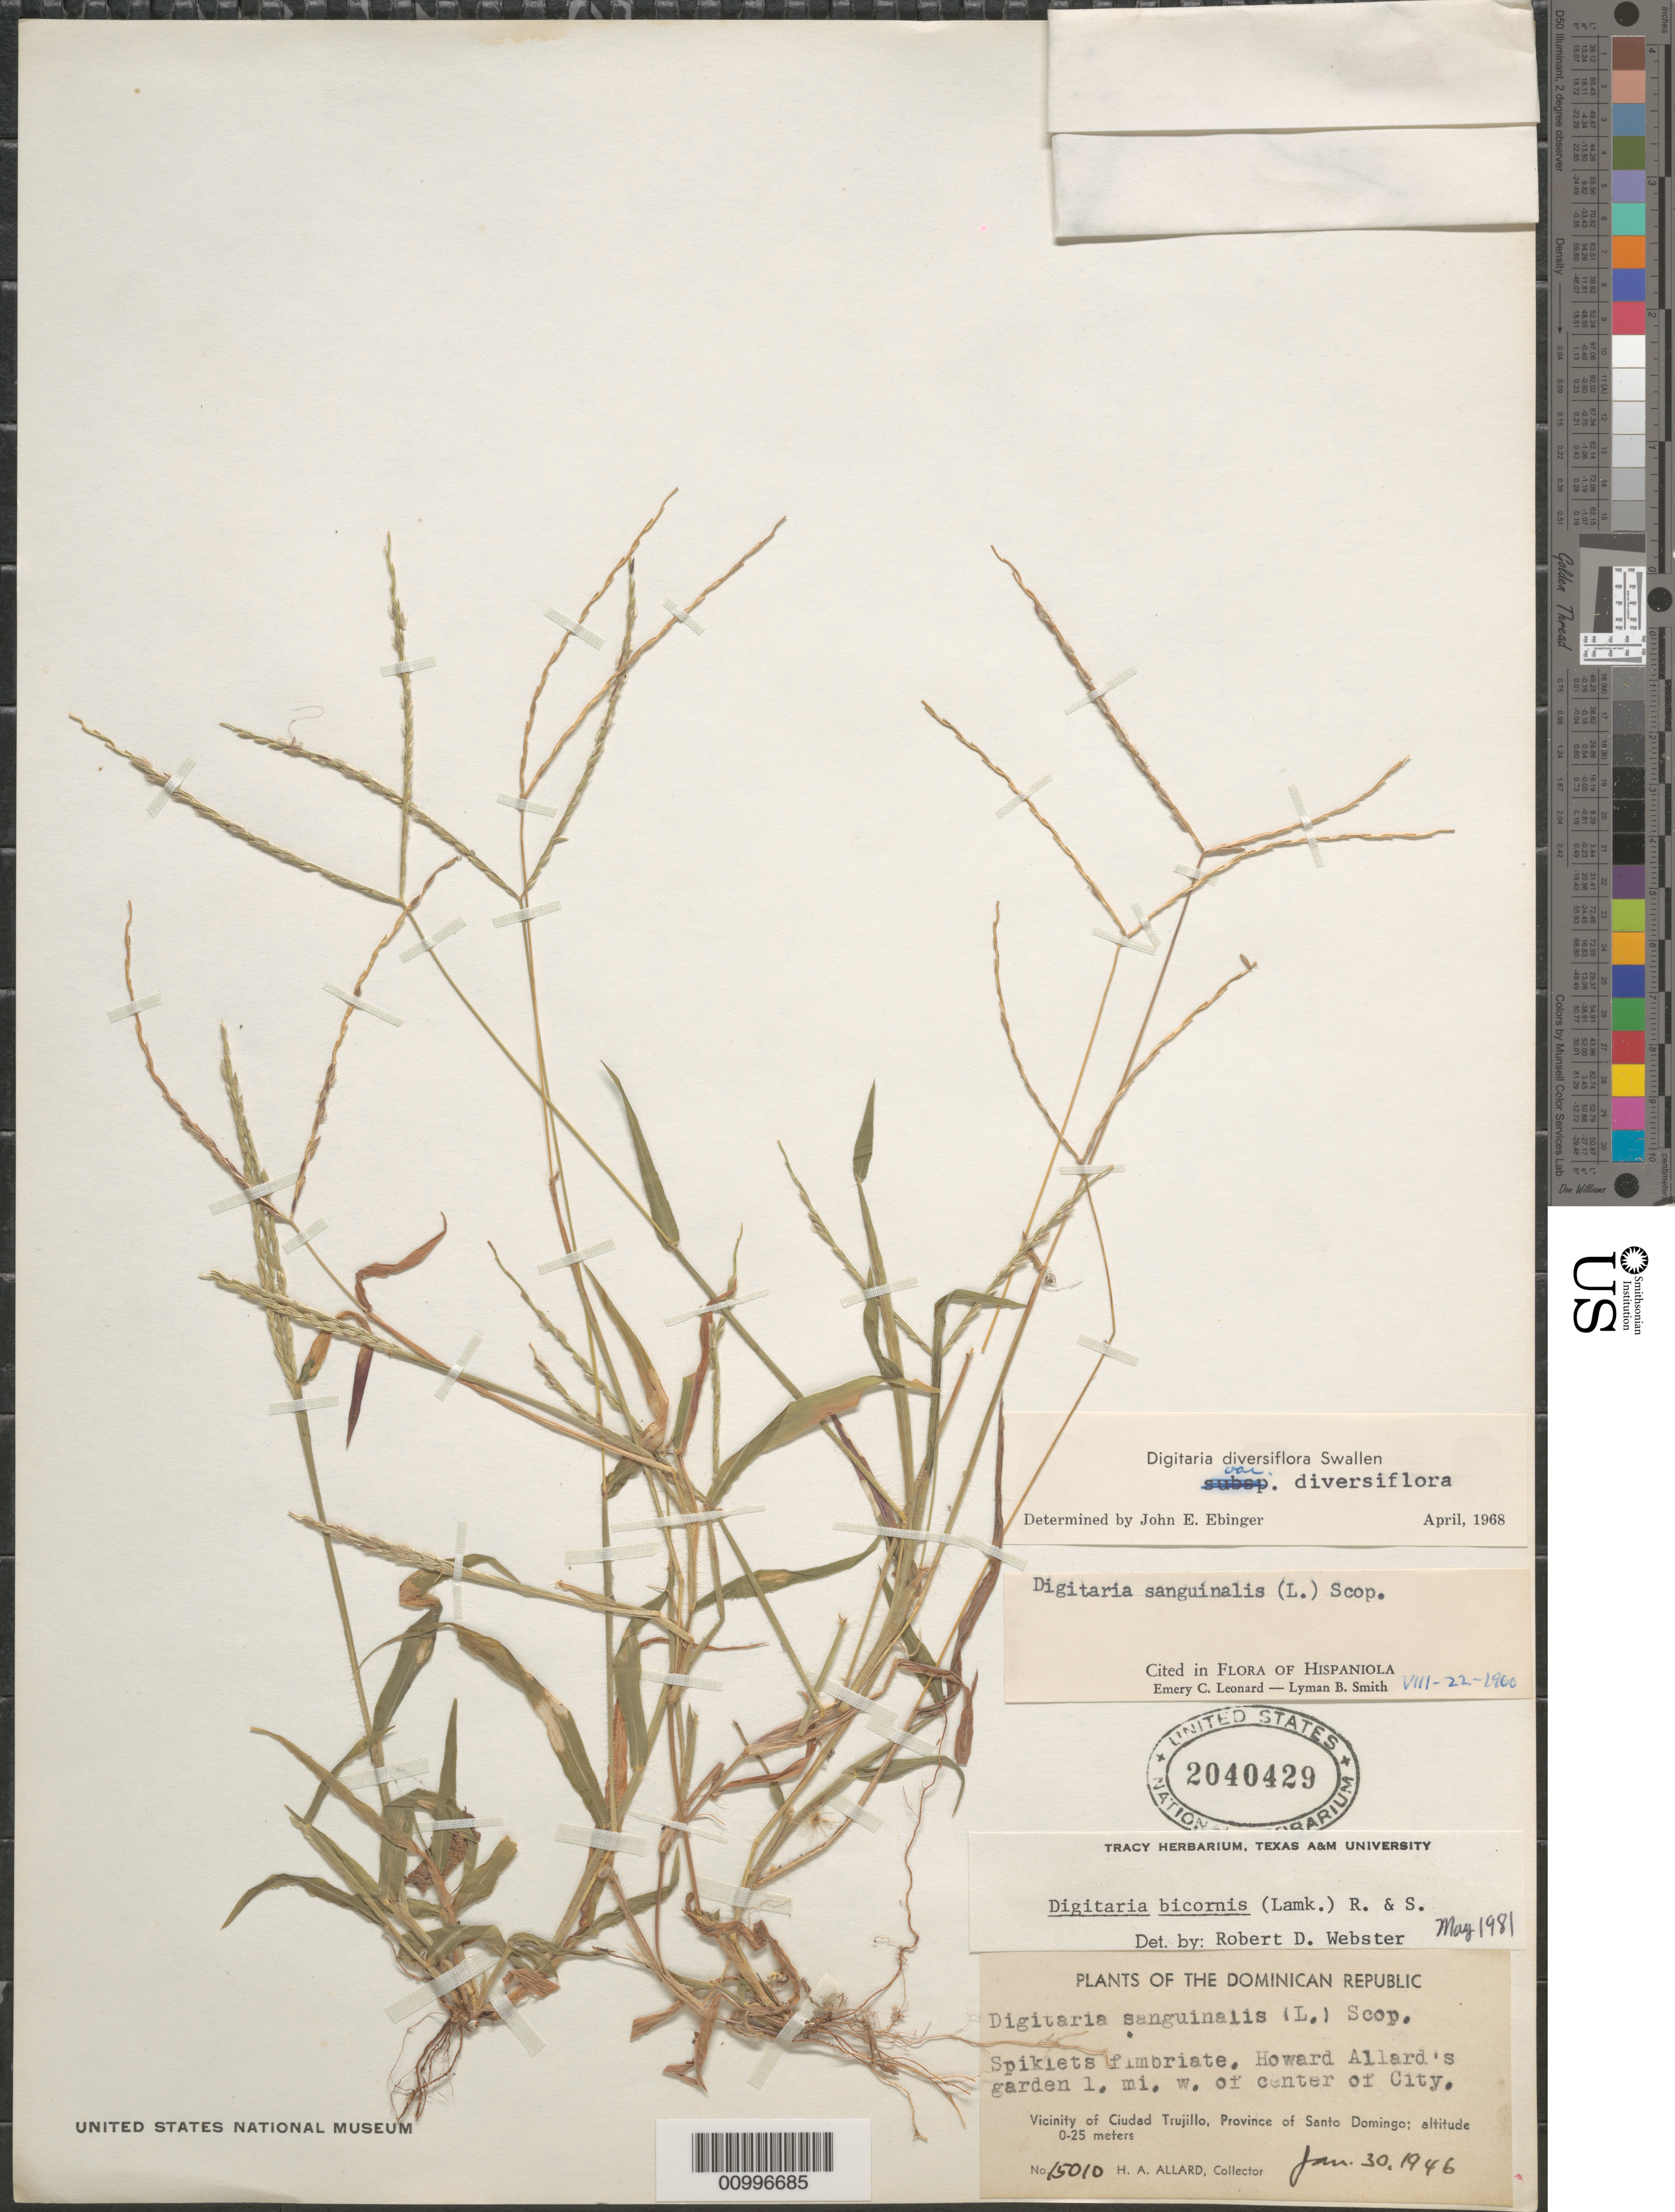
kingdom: Plantae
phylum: Tracheophyta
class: Liliopsida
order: Poales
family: Poaceae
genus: Digitaria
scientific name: Digitaria bicornis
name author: (Lam.) Roem. & Schult.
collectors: H. A. Allard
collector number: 15010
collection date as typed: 30 Jan 1946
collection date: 1946-01-30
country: Dominican Republic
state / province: Distrito Nacional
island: Hispaniola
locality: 1 mile west of center of Santo Domingo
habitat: in garden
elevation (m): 0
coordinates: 0 N, 0 E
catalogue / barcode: US 2040429